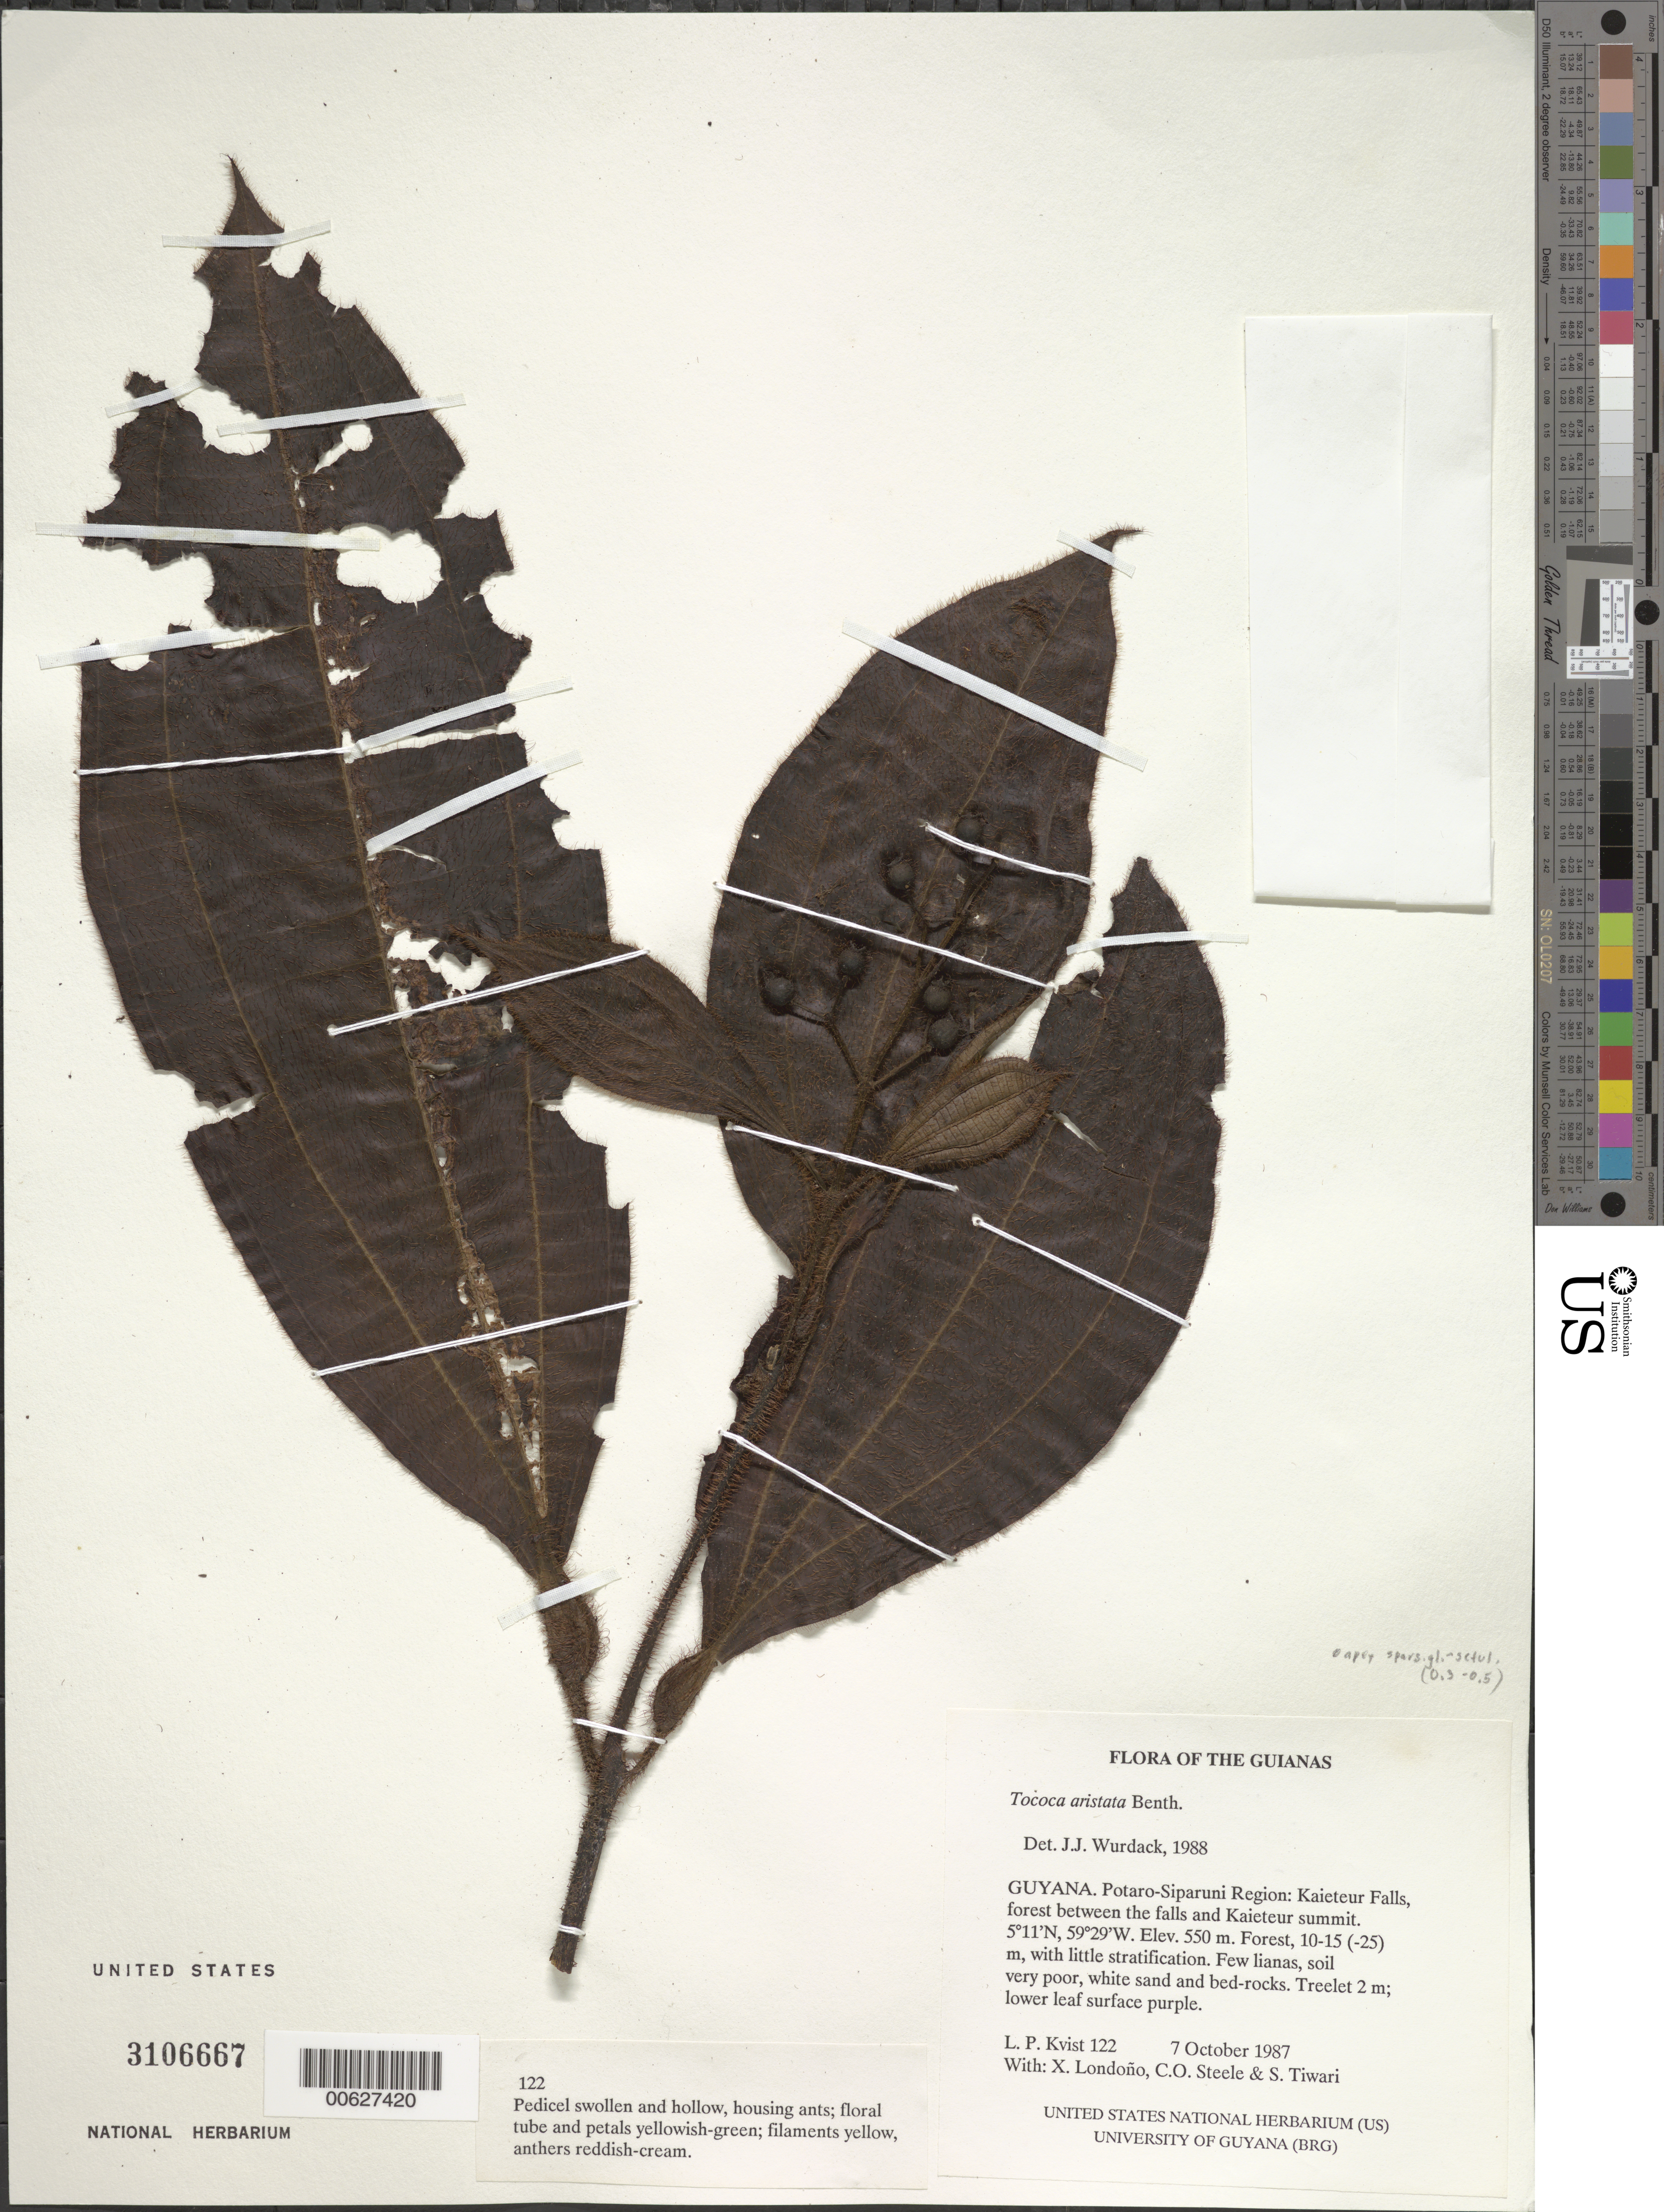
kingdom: Plantae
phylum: Tracheophyta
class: Magnoliopsida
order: Myrtales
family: Melastomataceae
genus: Tococa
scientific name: Tococa aristata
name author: Benth.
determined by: Wurdack, John J., (US), US (UNITED STATES)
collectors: L. P. Kvist, X. Londoño, O. C. Steele & S. Tiwari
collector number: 122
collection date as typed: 7 October 1987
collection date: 1987-10-07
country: Guyana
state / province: Potaro-Siparuni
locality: Kaieteur Falls, between the falls and Kaieteur summit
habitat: Forest, 10-15 (-25) m, with little stratification. Few lianas, soil very poor, white sand and bed-rocks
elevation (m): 550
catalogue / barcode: US 3106667